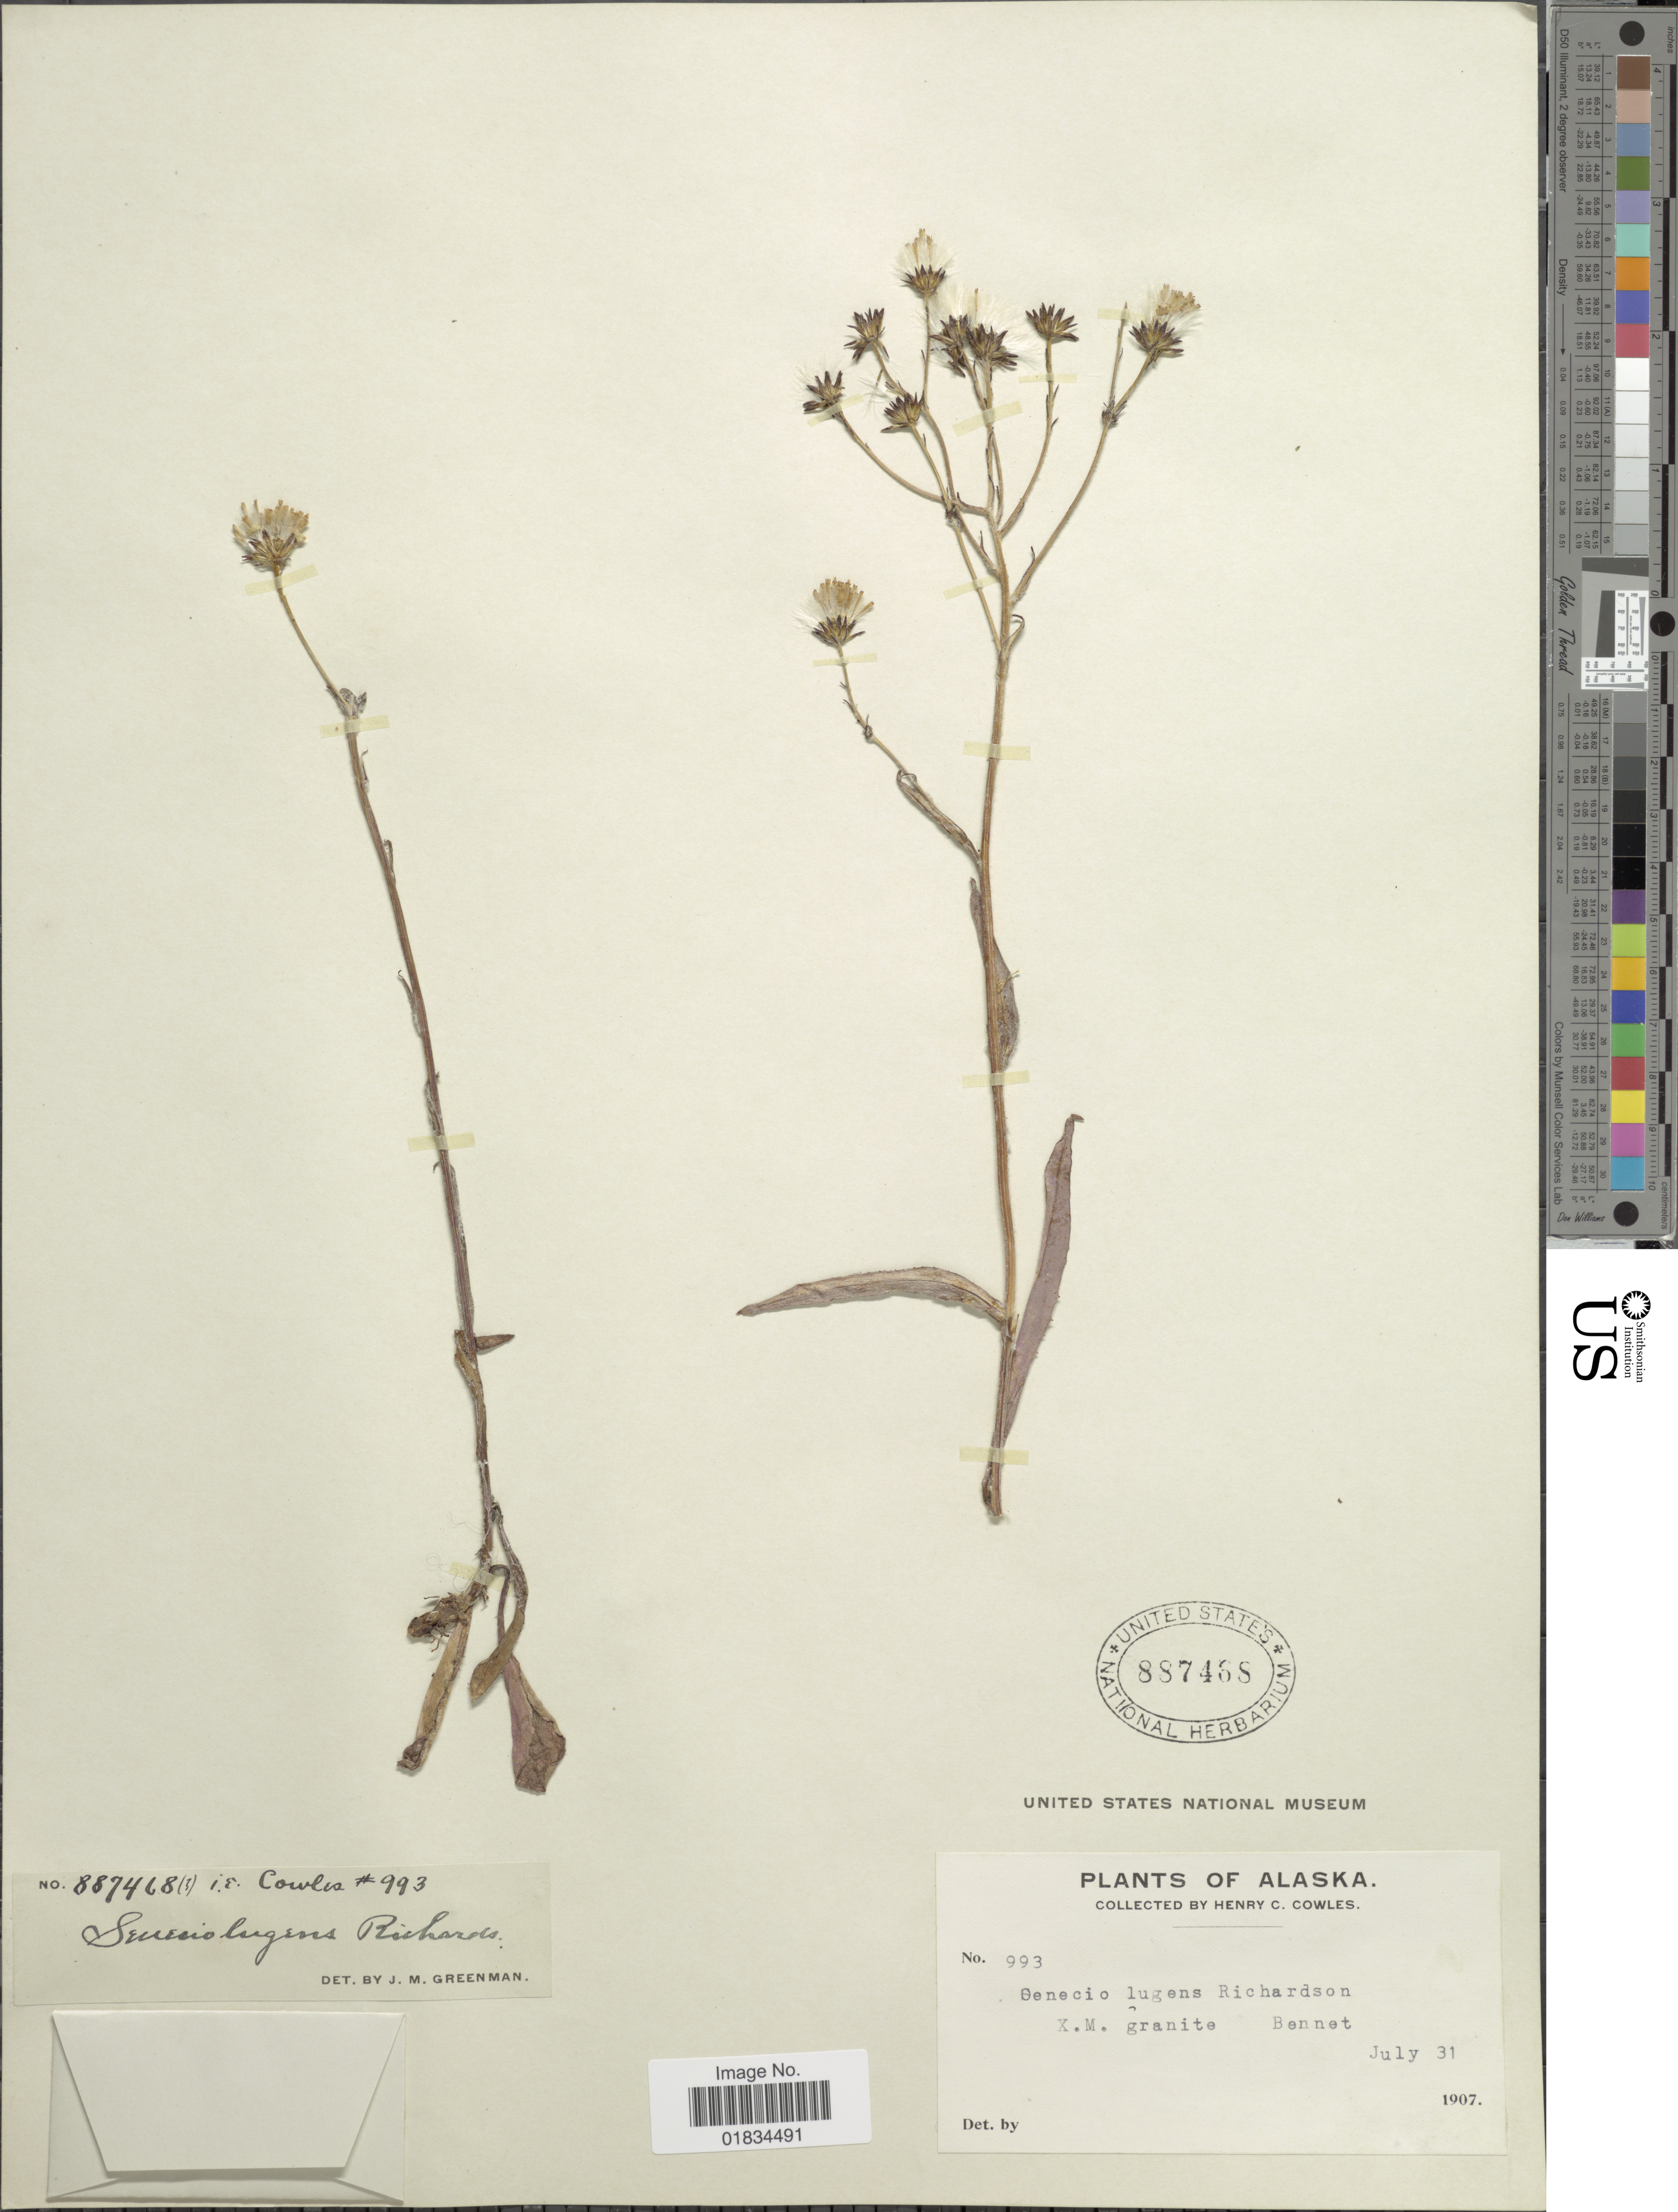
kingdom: Plantae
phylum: Tracheophyta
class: Magnoliopsida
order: Asterales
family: Asteraceae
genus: Senecio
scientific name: Senecio lugens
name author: Richardson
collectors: H. Cowles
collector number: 993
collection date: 1907-07-31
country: United States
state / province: Alaska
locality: X.M. granite Bennet [unsure placement]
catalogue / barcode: US 887468